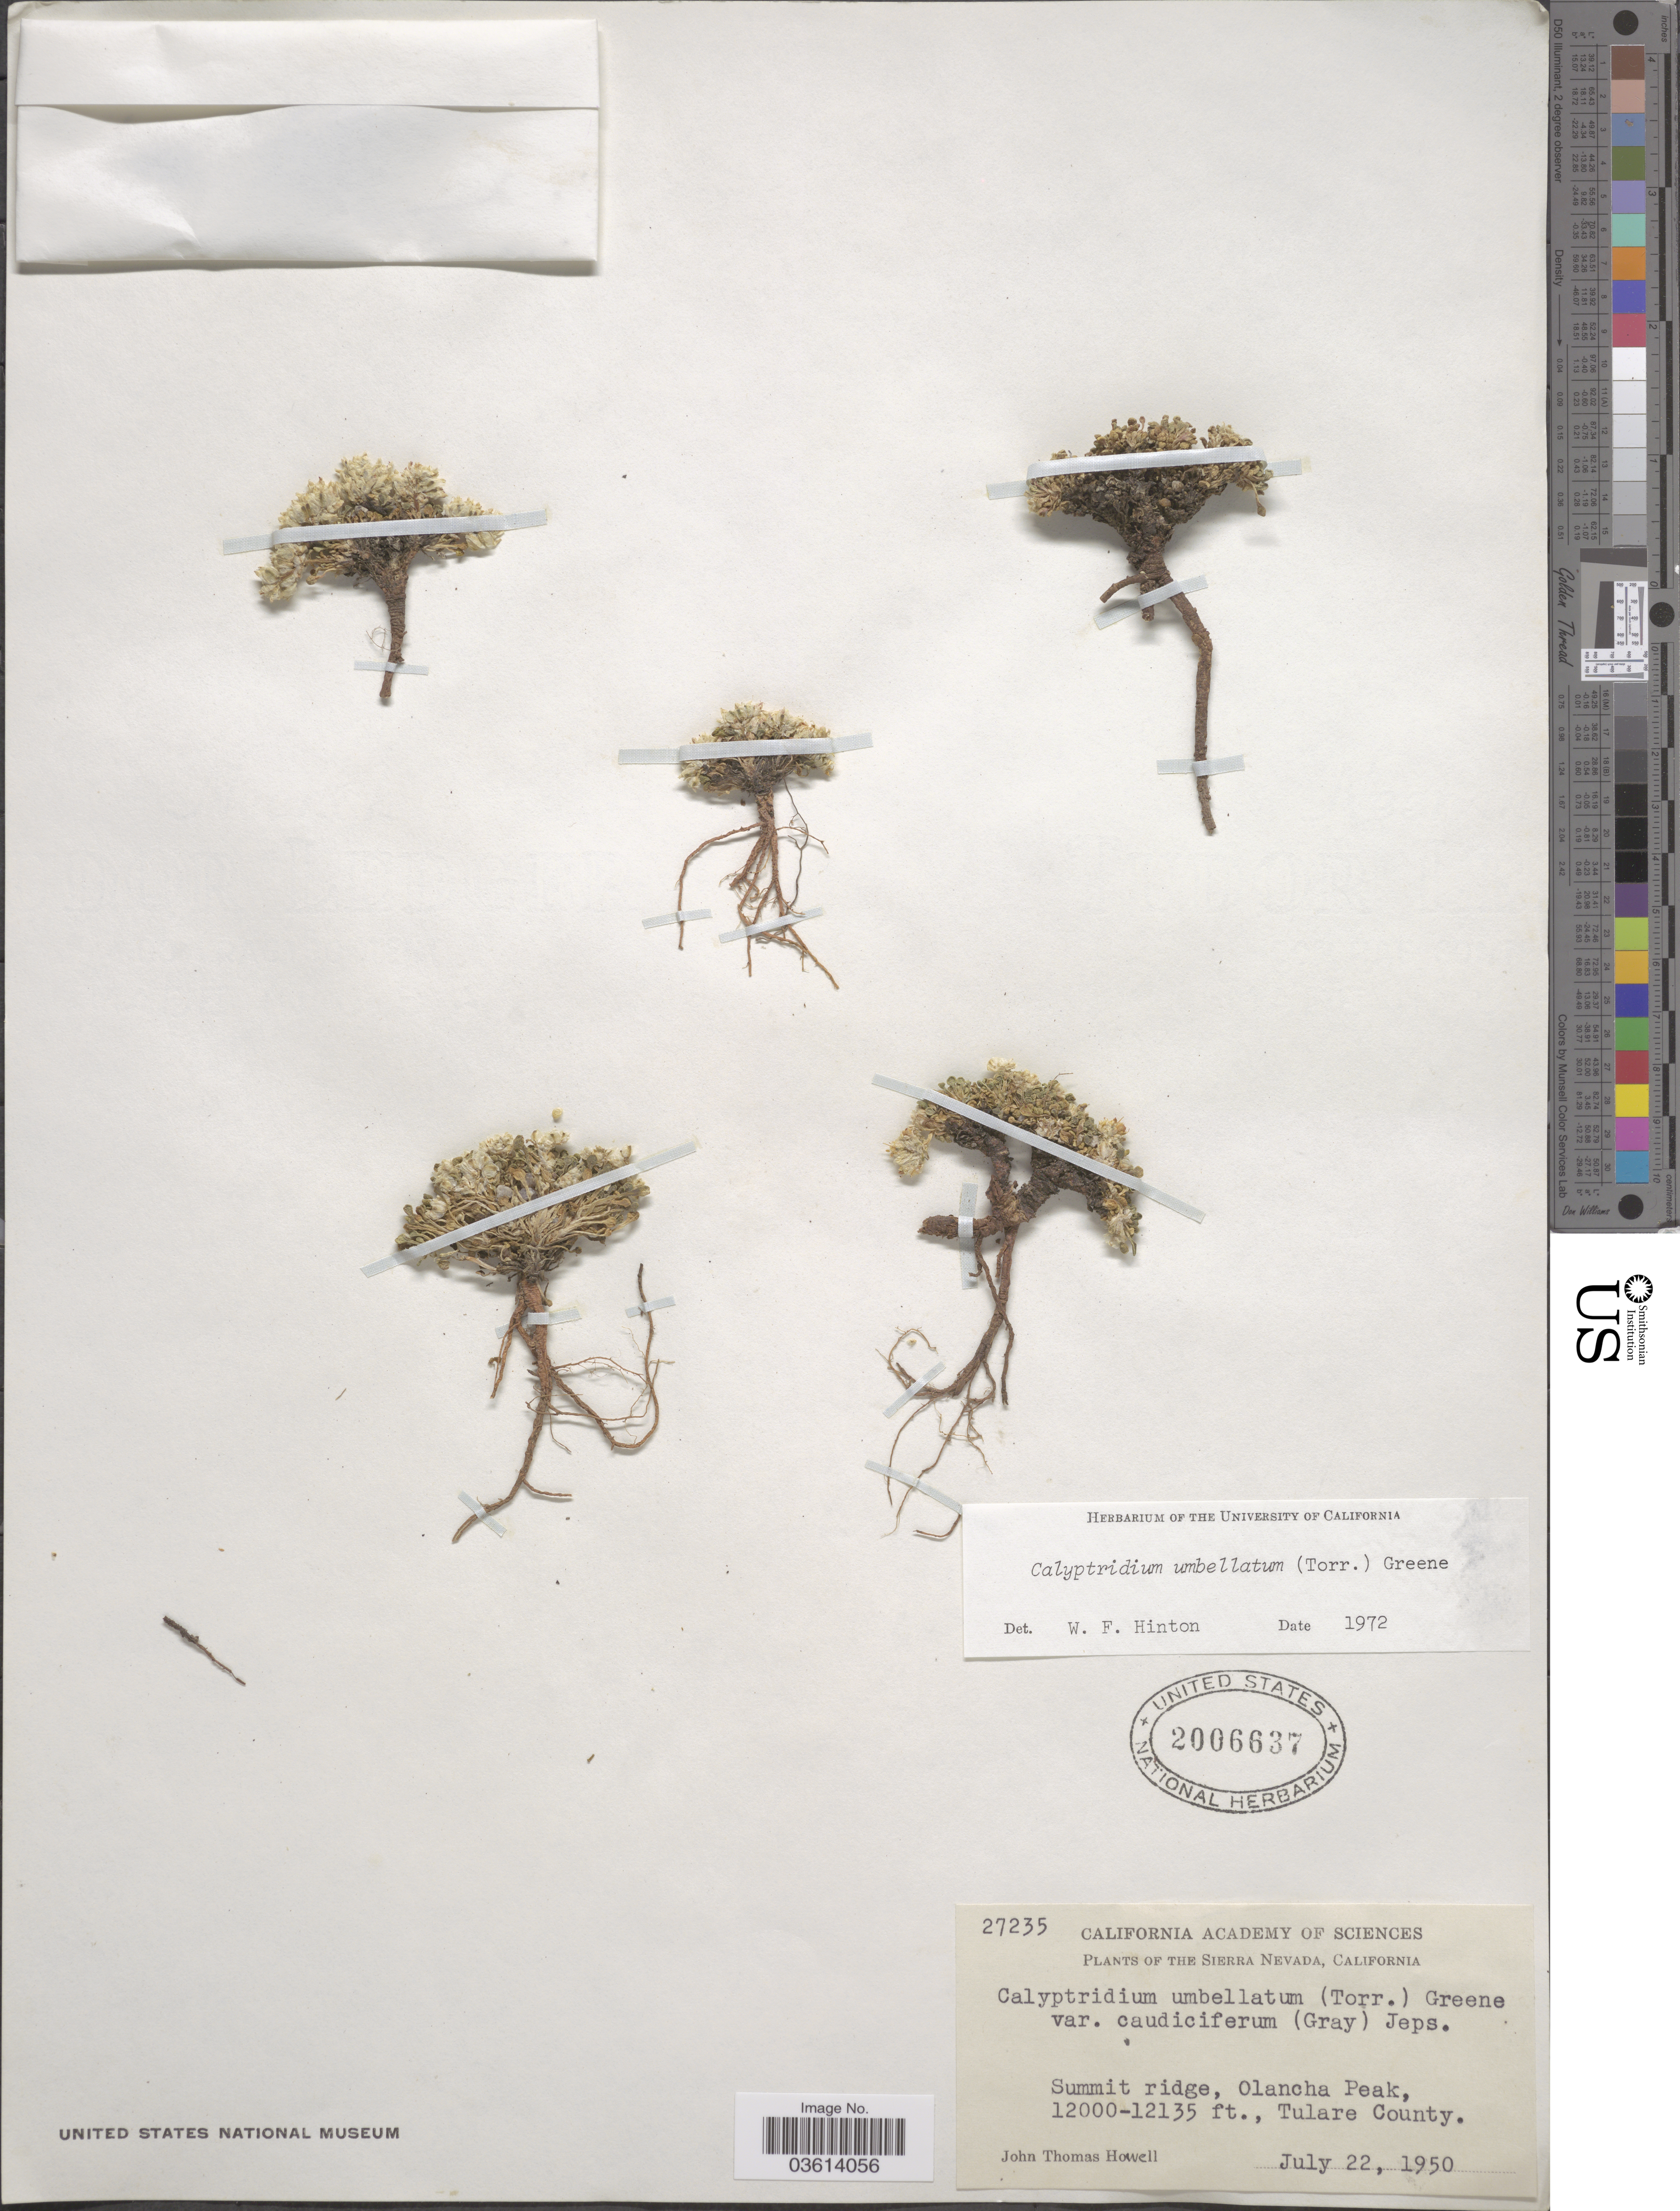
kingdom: Plantae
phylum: Tracheophyta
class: Magnoliopsida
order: Caryophyllales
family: Montiaceae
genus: Calyptridium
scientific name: Calyptridium umbellatum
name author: (Torr.) Greene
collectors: J. T. Howell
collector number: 27235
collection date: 1950-07-22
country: United States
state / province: California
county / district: Tulare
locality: The Sierra Nevada. Summit ridge, Olancha Peak. Tulare County.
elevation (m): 3658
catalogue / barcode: US 2006637